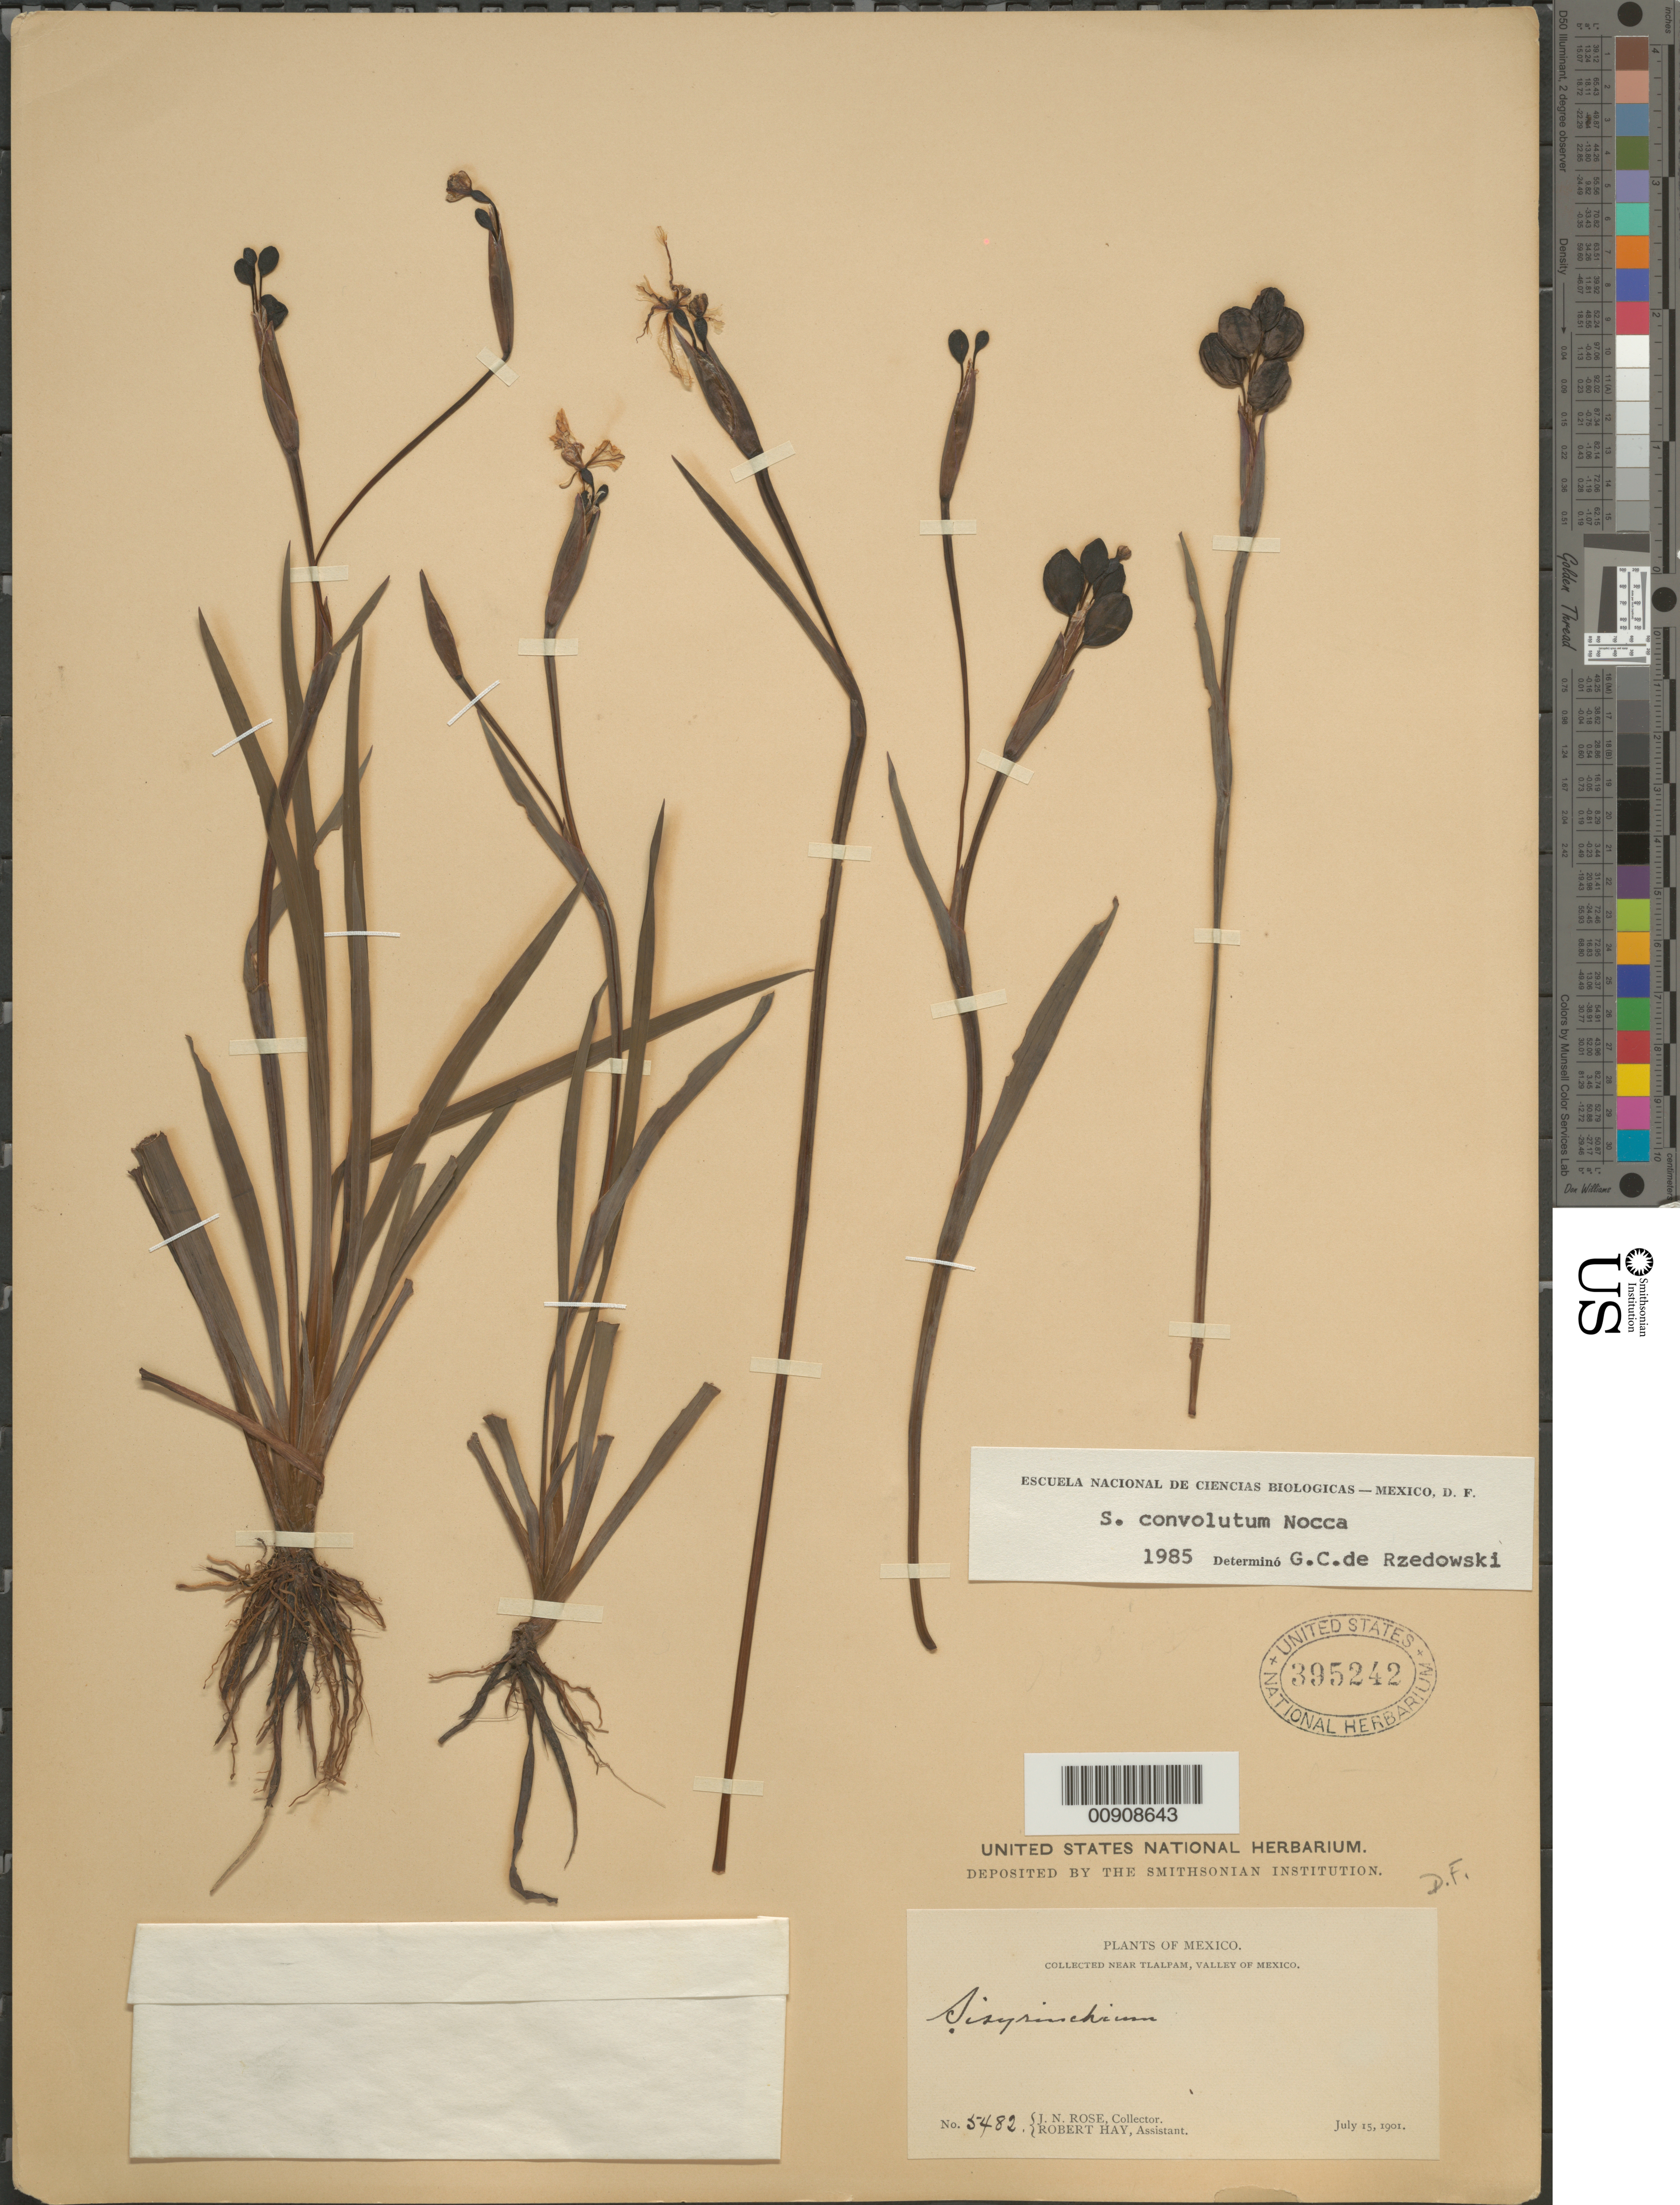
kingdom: Plantae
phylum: Tracheophyta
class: Liliopsida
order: Asparagales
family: Iridaceae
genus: Sisyrinchium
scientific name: Sisyrinchium convolutum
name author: Nocca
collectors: J. N. Rose & R. Hay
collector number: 5482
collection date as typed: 15 Jul 1901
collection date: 1901-07-15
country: Mexico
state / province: Distrito Federal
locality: Near Tlalpam, Valley of Mexico.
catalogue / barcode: US 395242